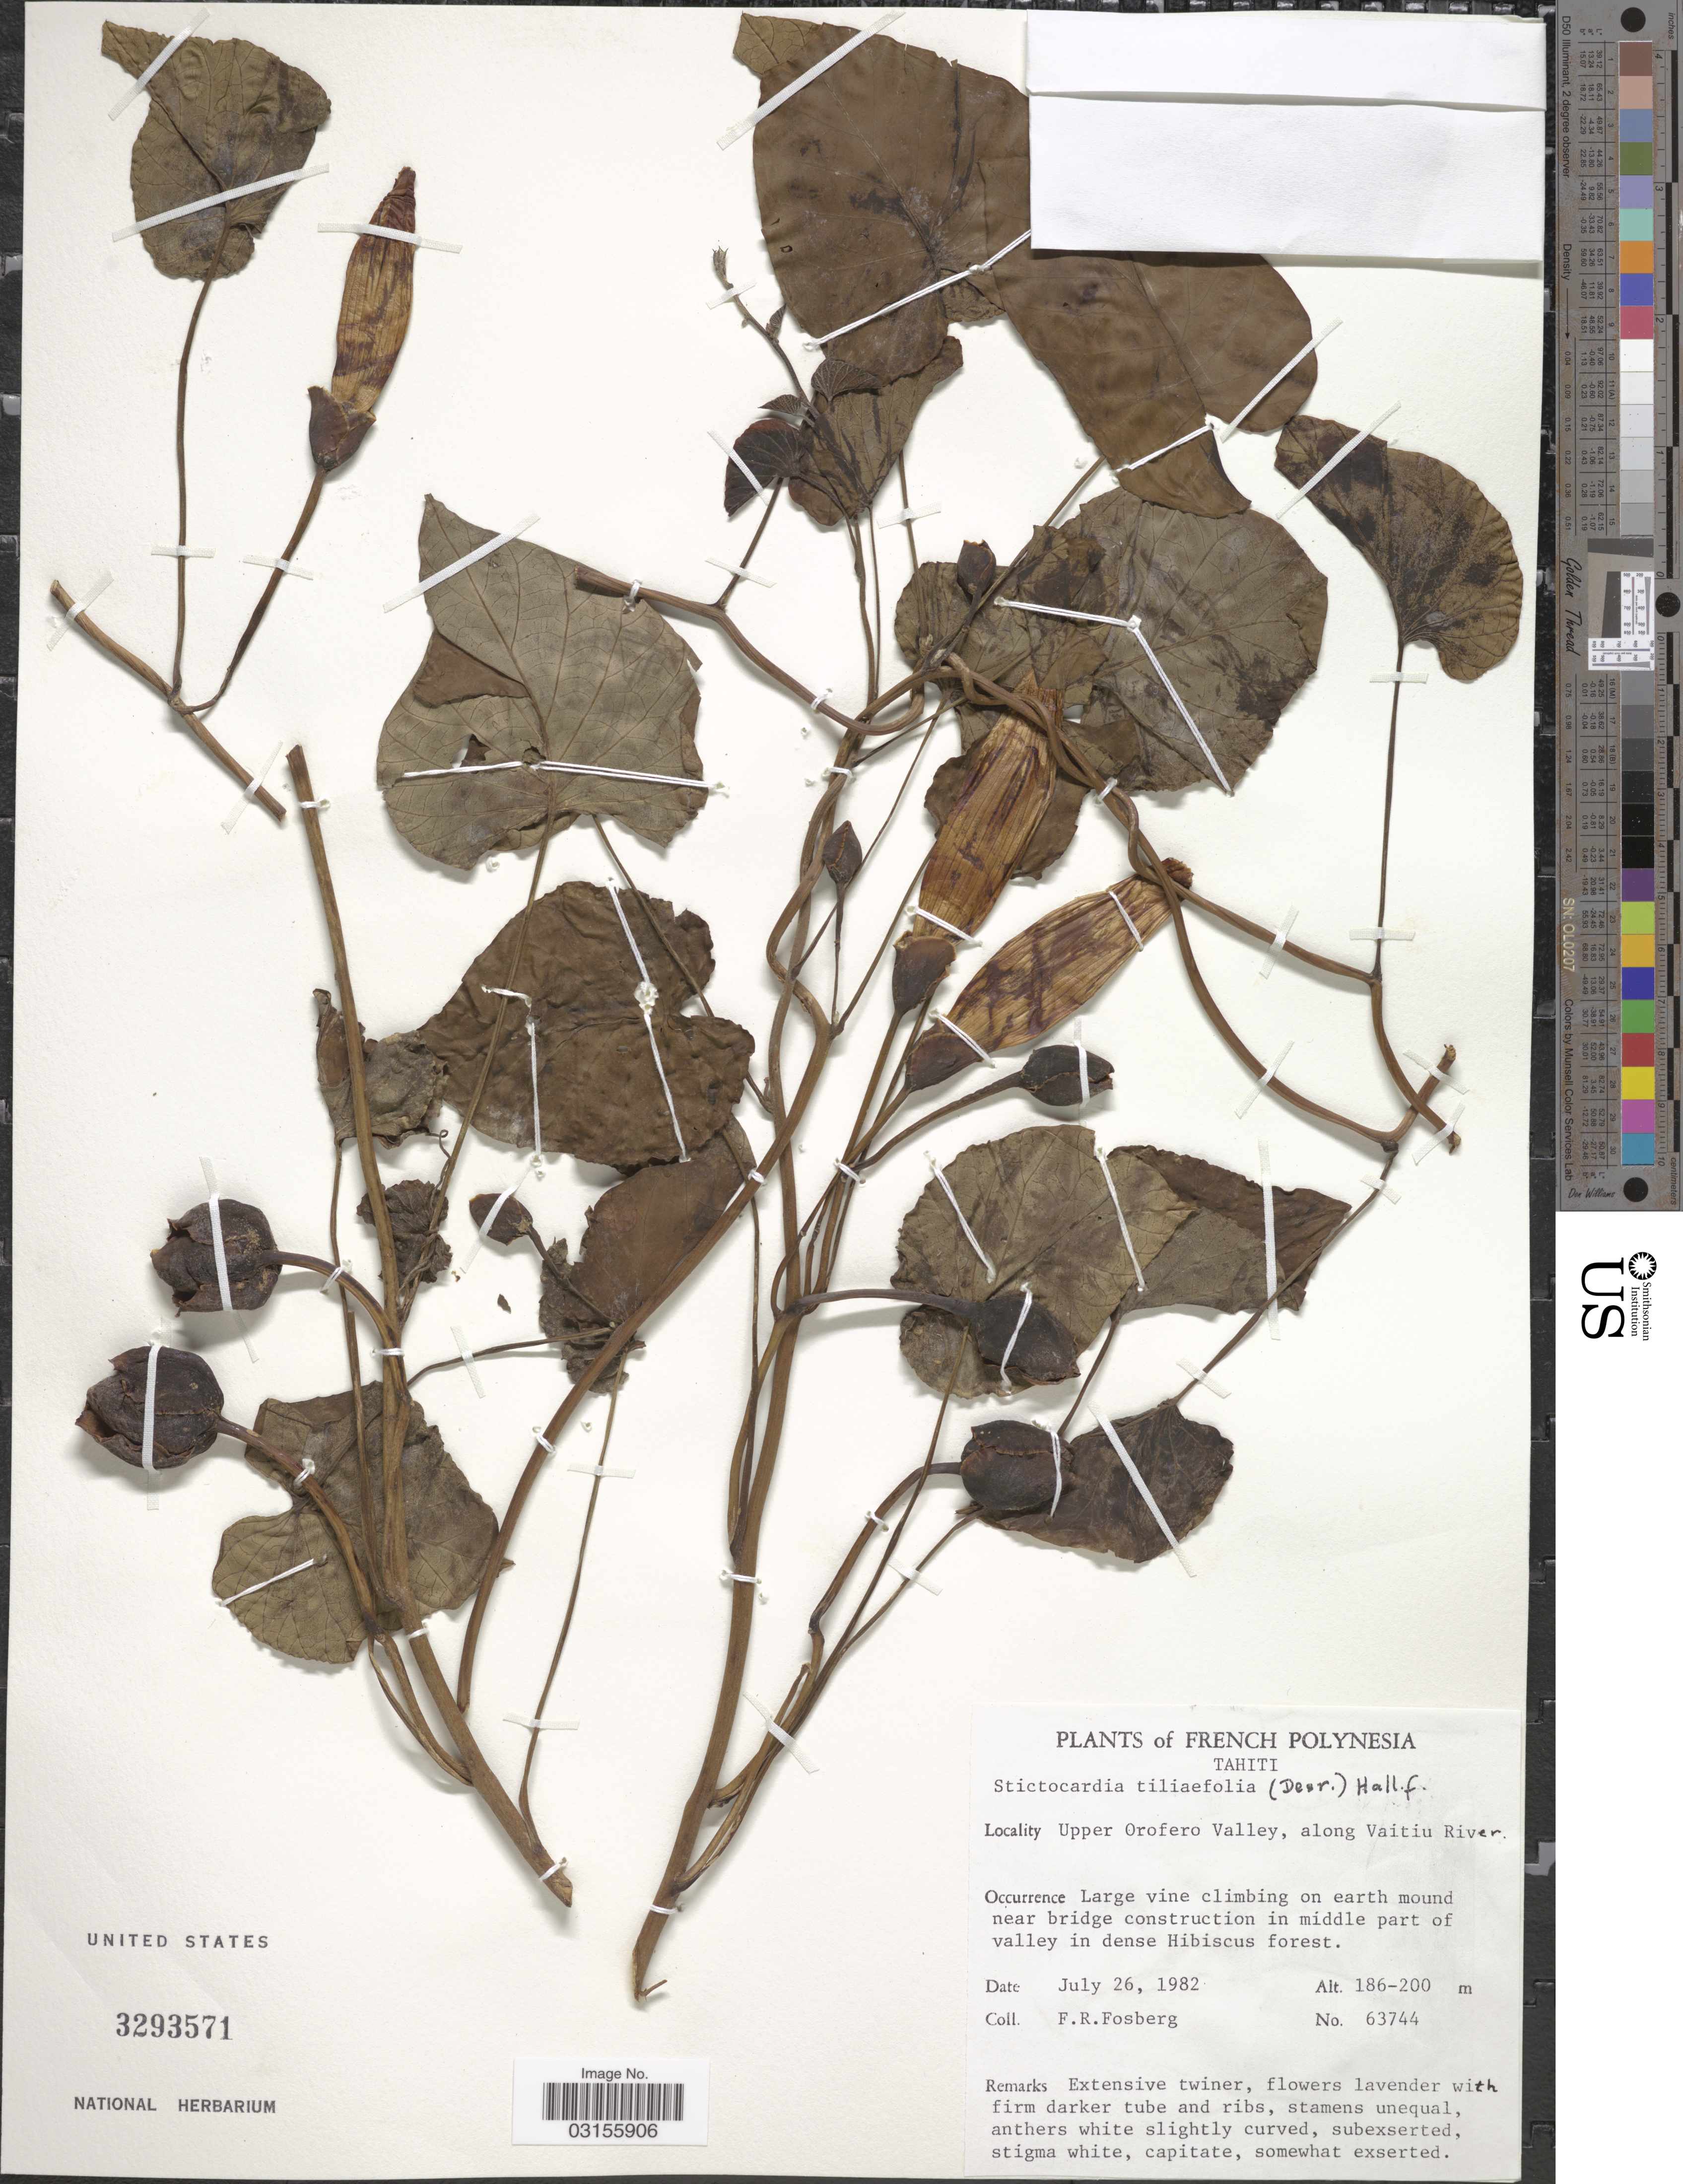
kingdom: Plantae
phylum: Tracheophyta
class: Magnoliopsida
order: Solanales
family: Convolvulaceae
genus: Stictocardia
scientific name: Stictocardia tiliifolia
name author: (Desr.) Hallier f.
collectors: F. R. Fosberg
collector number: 63744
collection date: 1982-07-26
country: French Polynesia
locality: Tahiti. Upper Orofero Valley, along Vaitiu River.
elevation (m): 186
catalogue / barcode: US 3293571